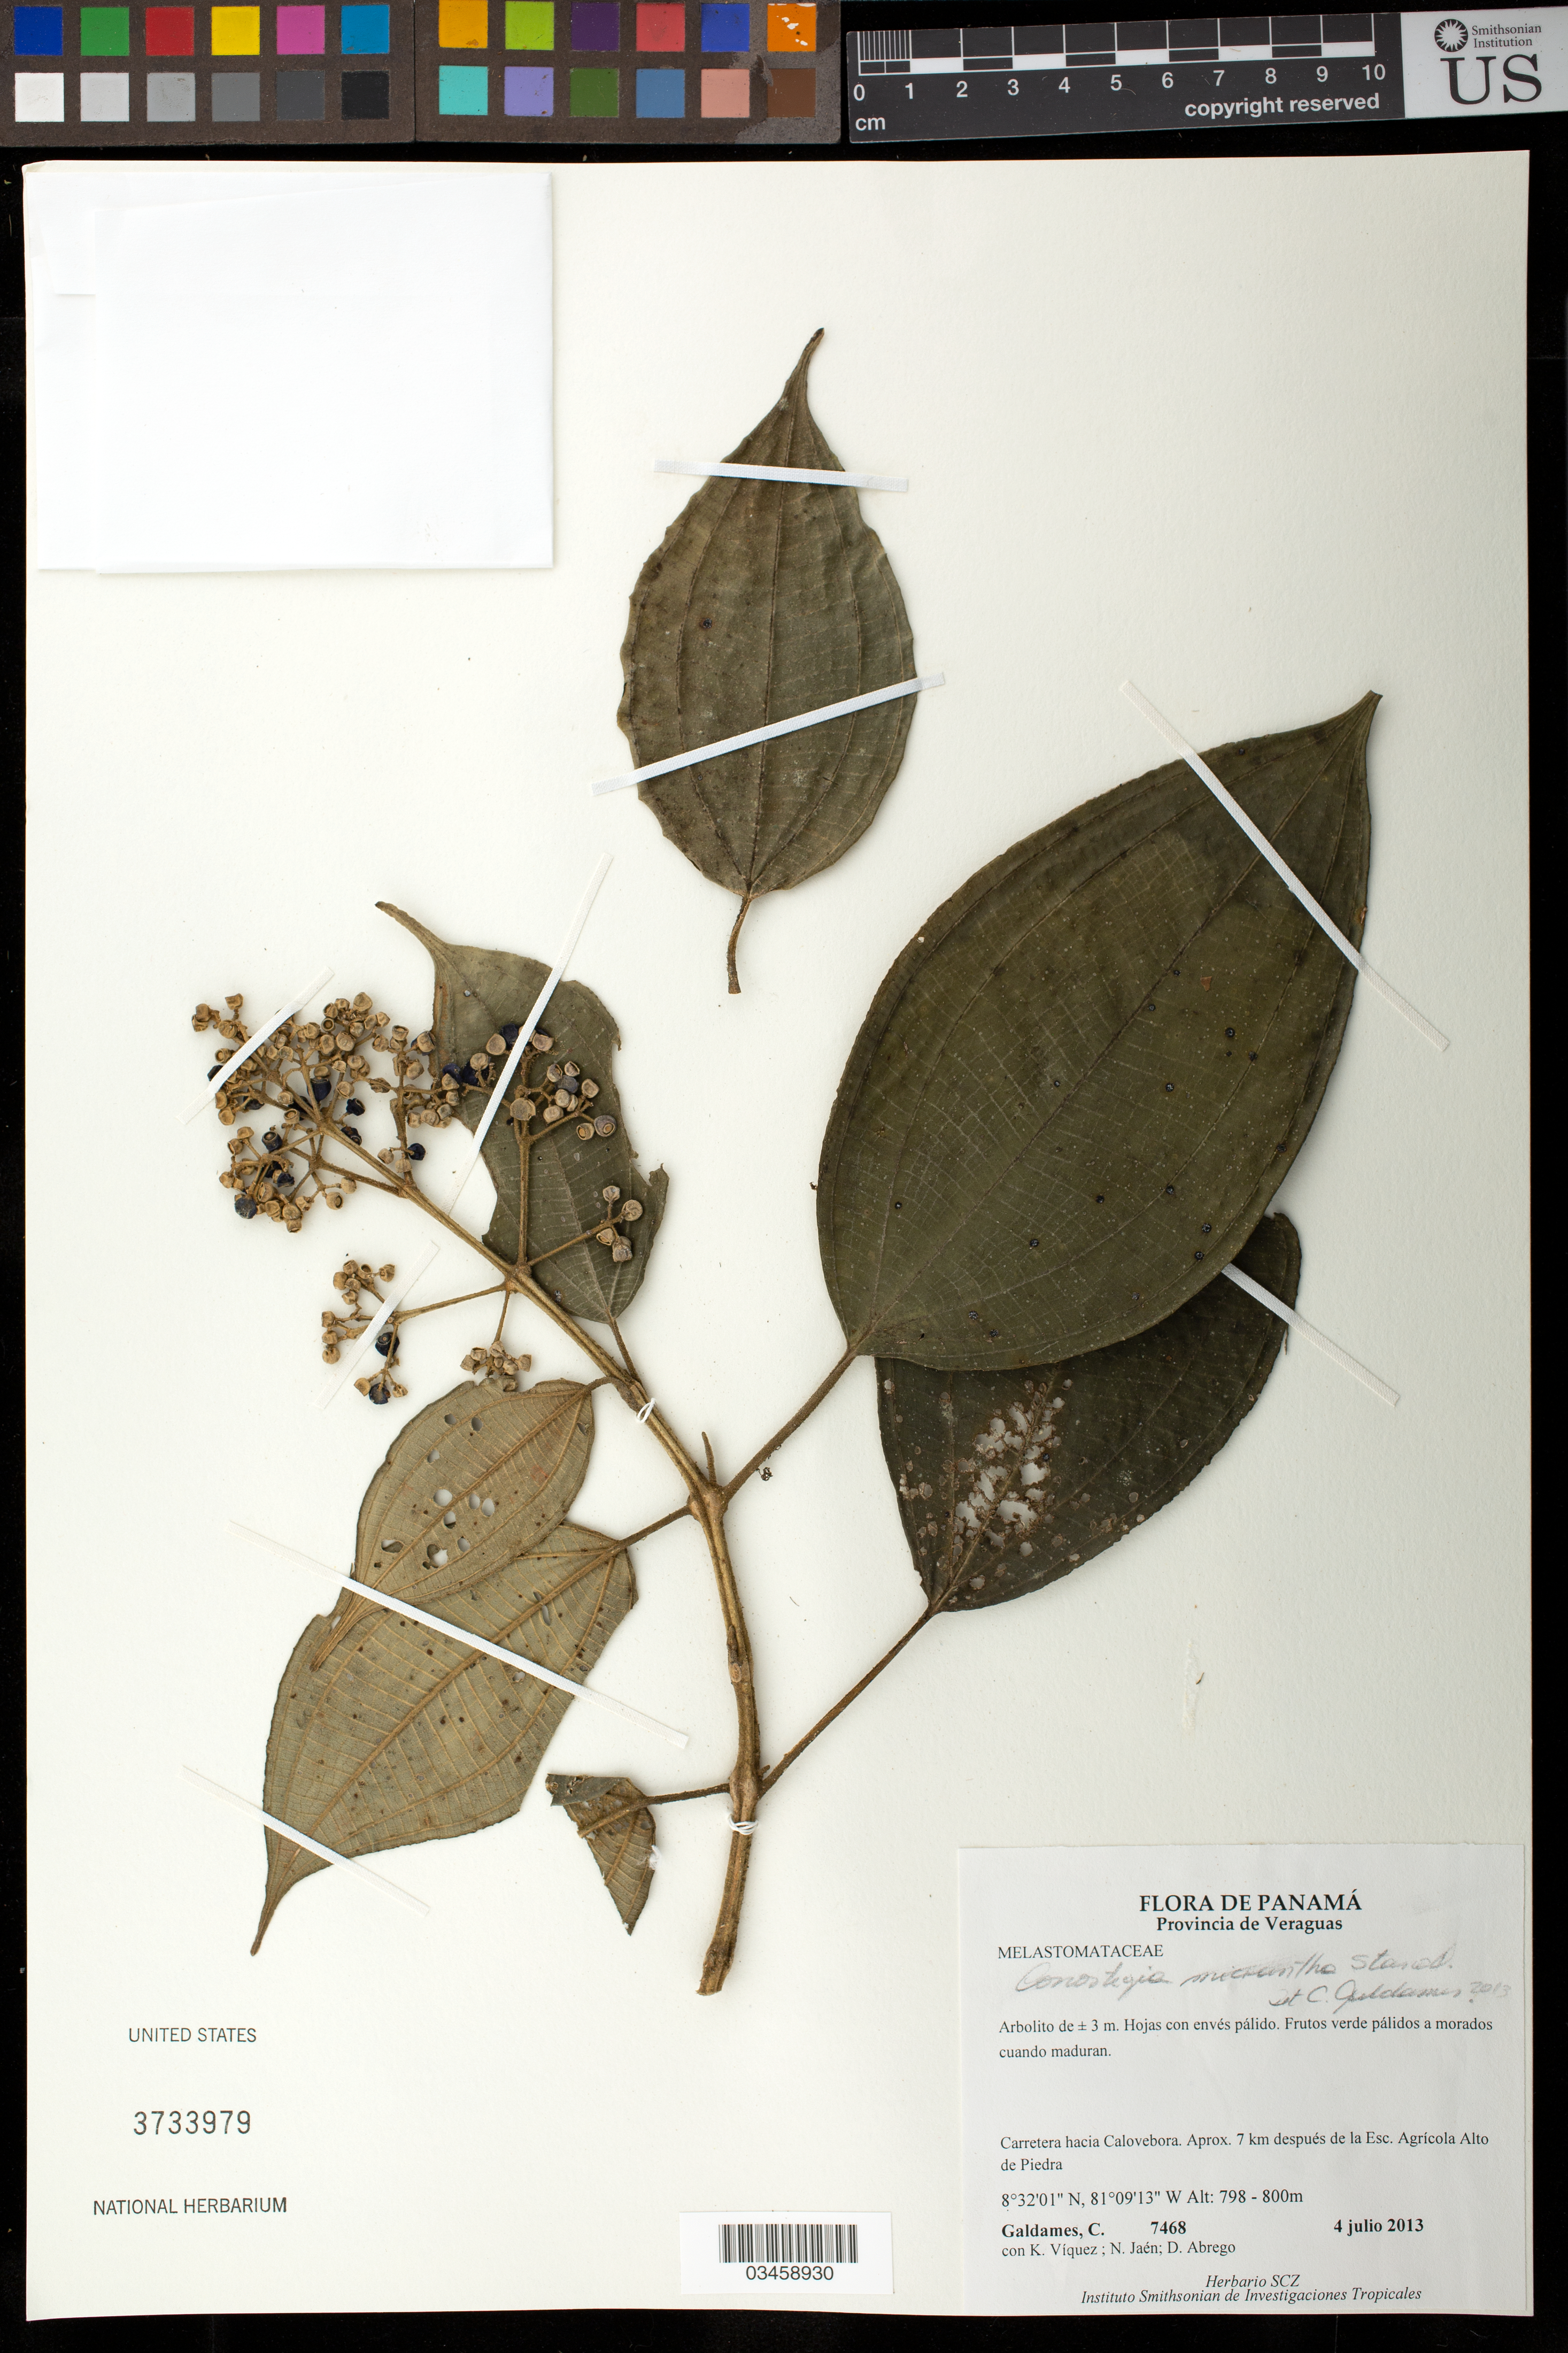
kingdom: Plantae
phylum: Tracheophyta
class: Magnoliopsida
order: Myrtales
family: Melastomataceae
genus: Conostegia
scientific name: Conostegia micrantha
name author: Standl.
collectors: C. Galdames, K. Viquez, N. Jaén & D. Abrego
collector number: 7468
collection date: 2013-07-04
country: Panama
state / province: Veraguas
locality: Carretera hacia Calovebora. Approx. 7 km despues de la Esc. Agricola Alto de Piedra.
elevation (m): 798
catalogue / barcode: US 3733979